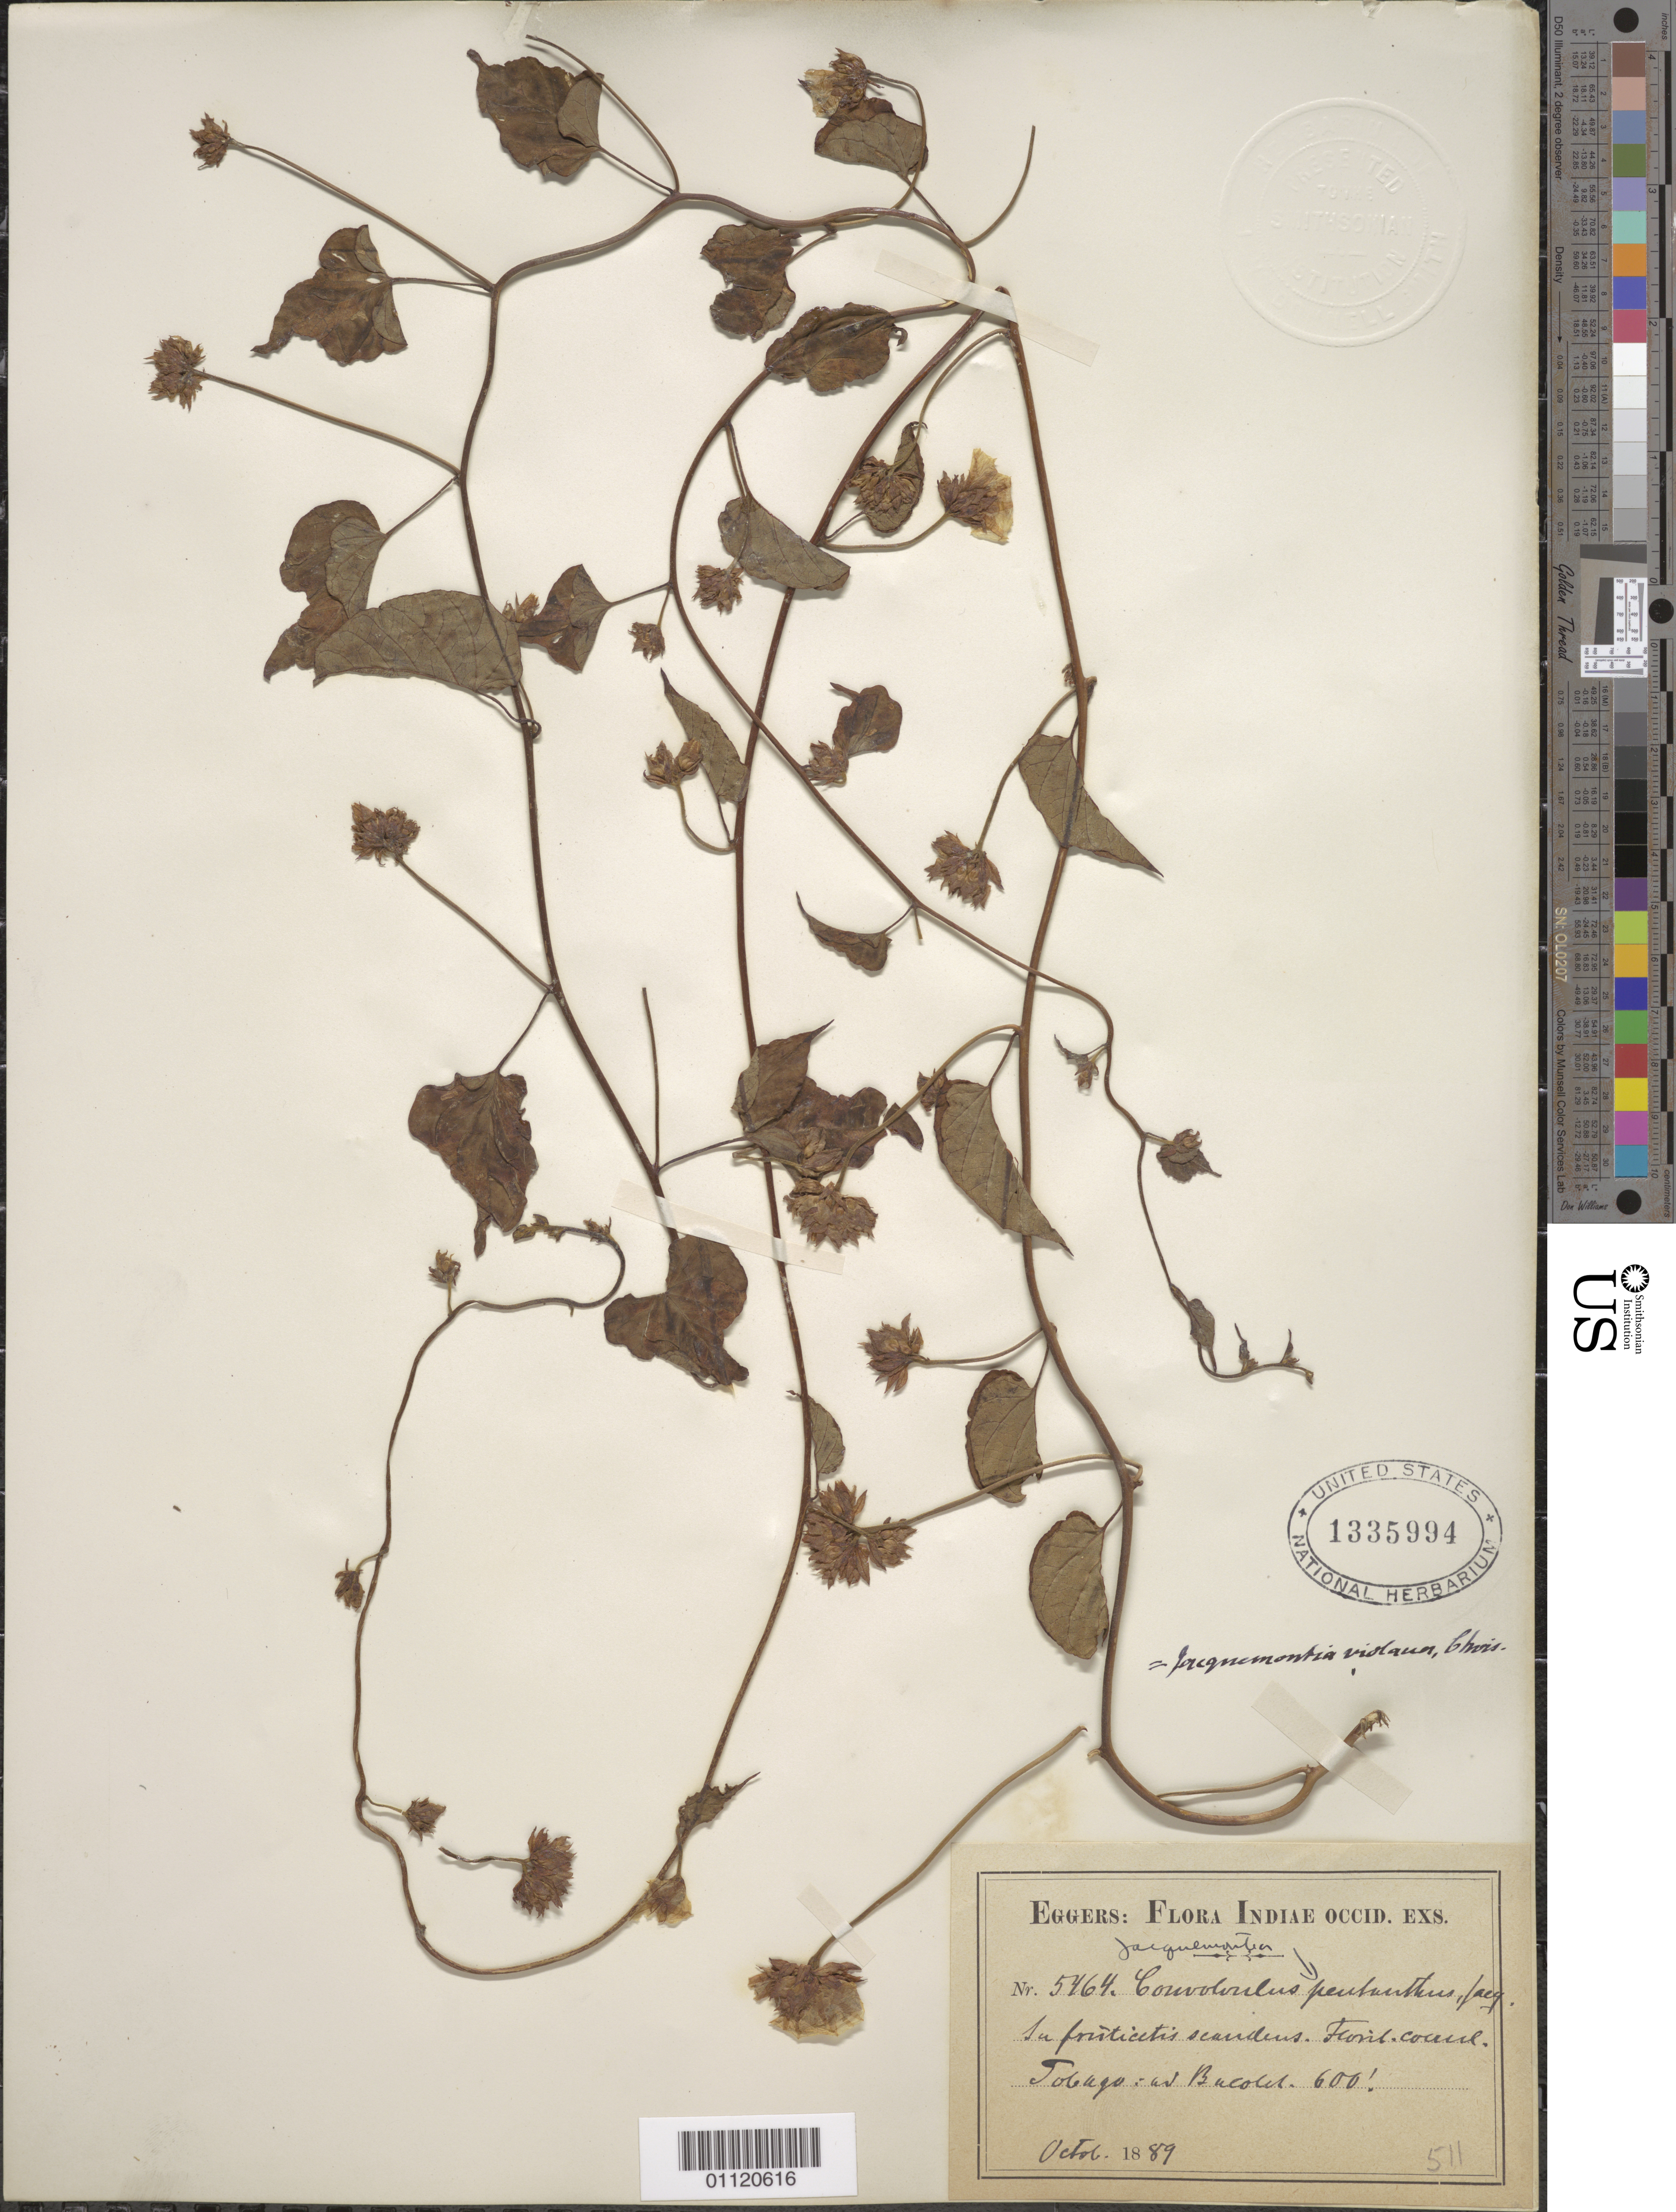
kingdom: Plantae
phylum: Tracheophyta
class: Magnoliopsida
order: Solanales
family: Convolvulaceae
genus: Jacquemontia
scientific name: Jacquemontia pentanthos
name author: (Jacq.) G. Don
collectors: H. F. A. von Eggers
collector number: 5464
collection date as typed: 01 Oct 1889 to 31 Oct 1889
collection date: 1889-10-01/1889-10-31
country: Trinidad and Tobago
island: Tobago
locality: Bacolet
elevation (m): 183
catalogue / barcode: US 1335994